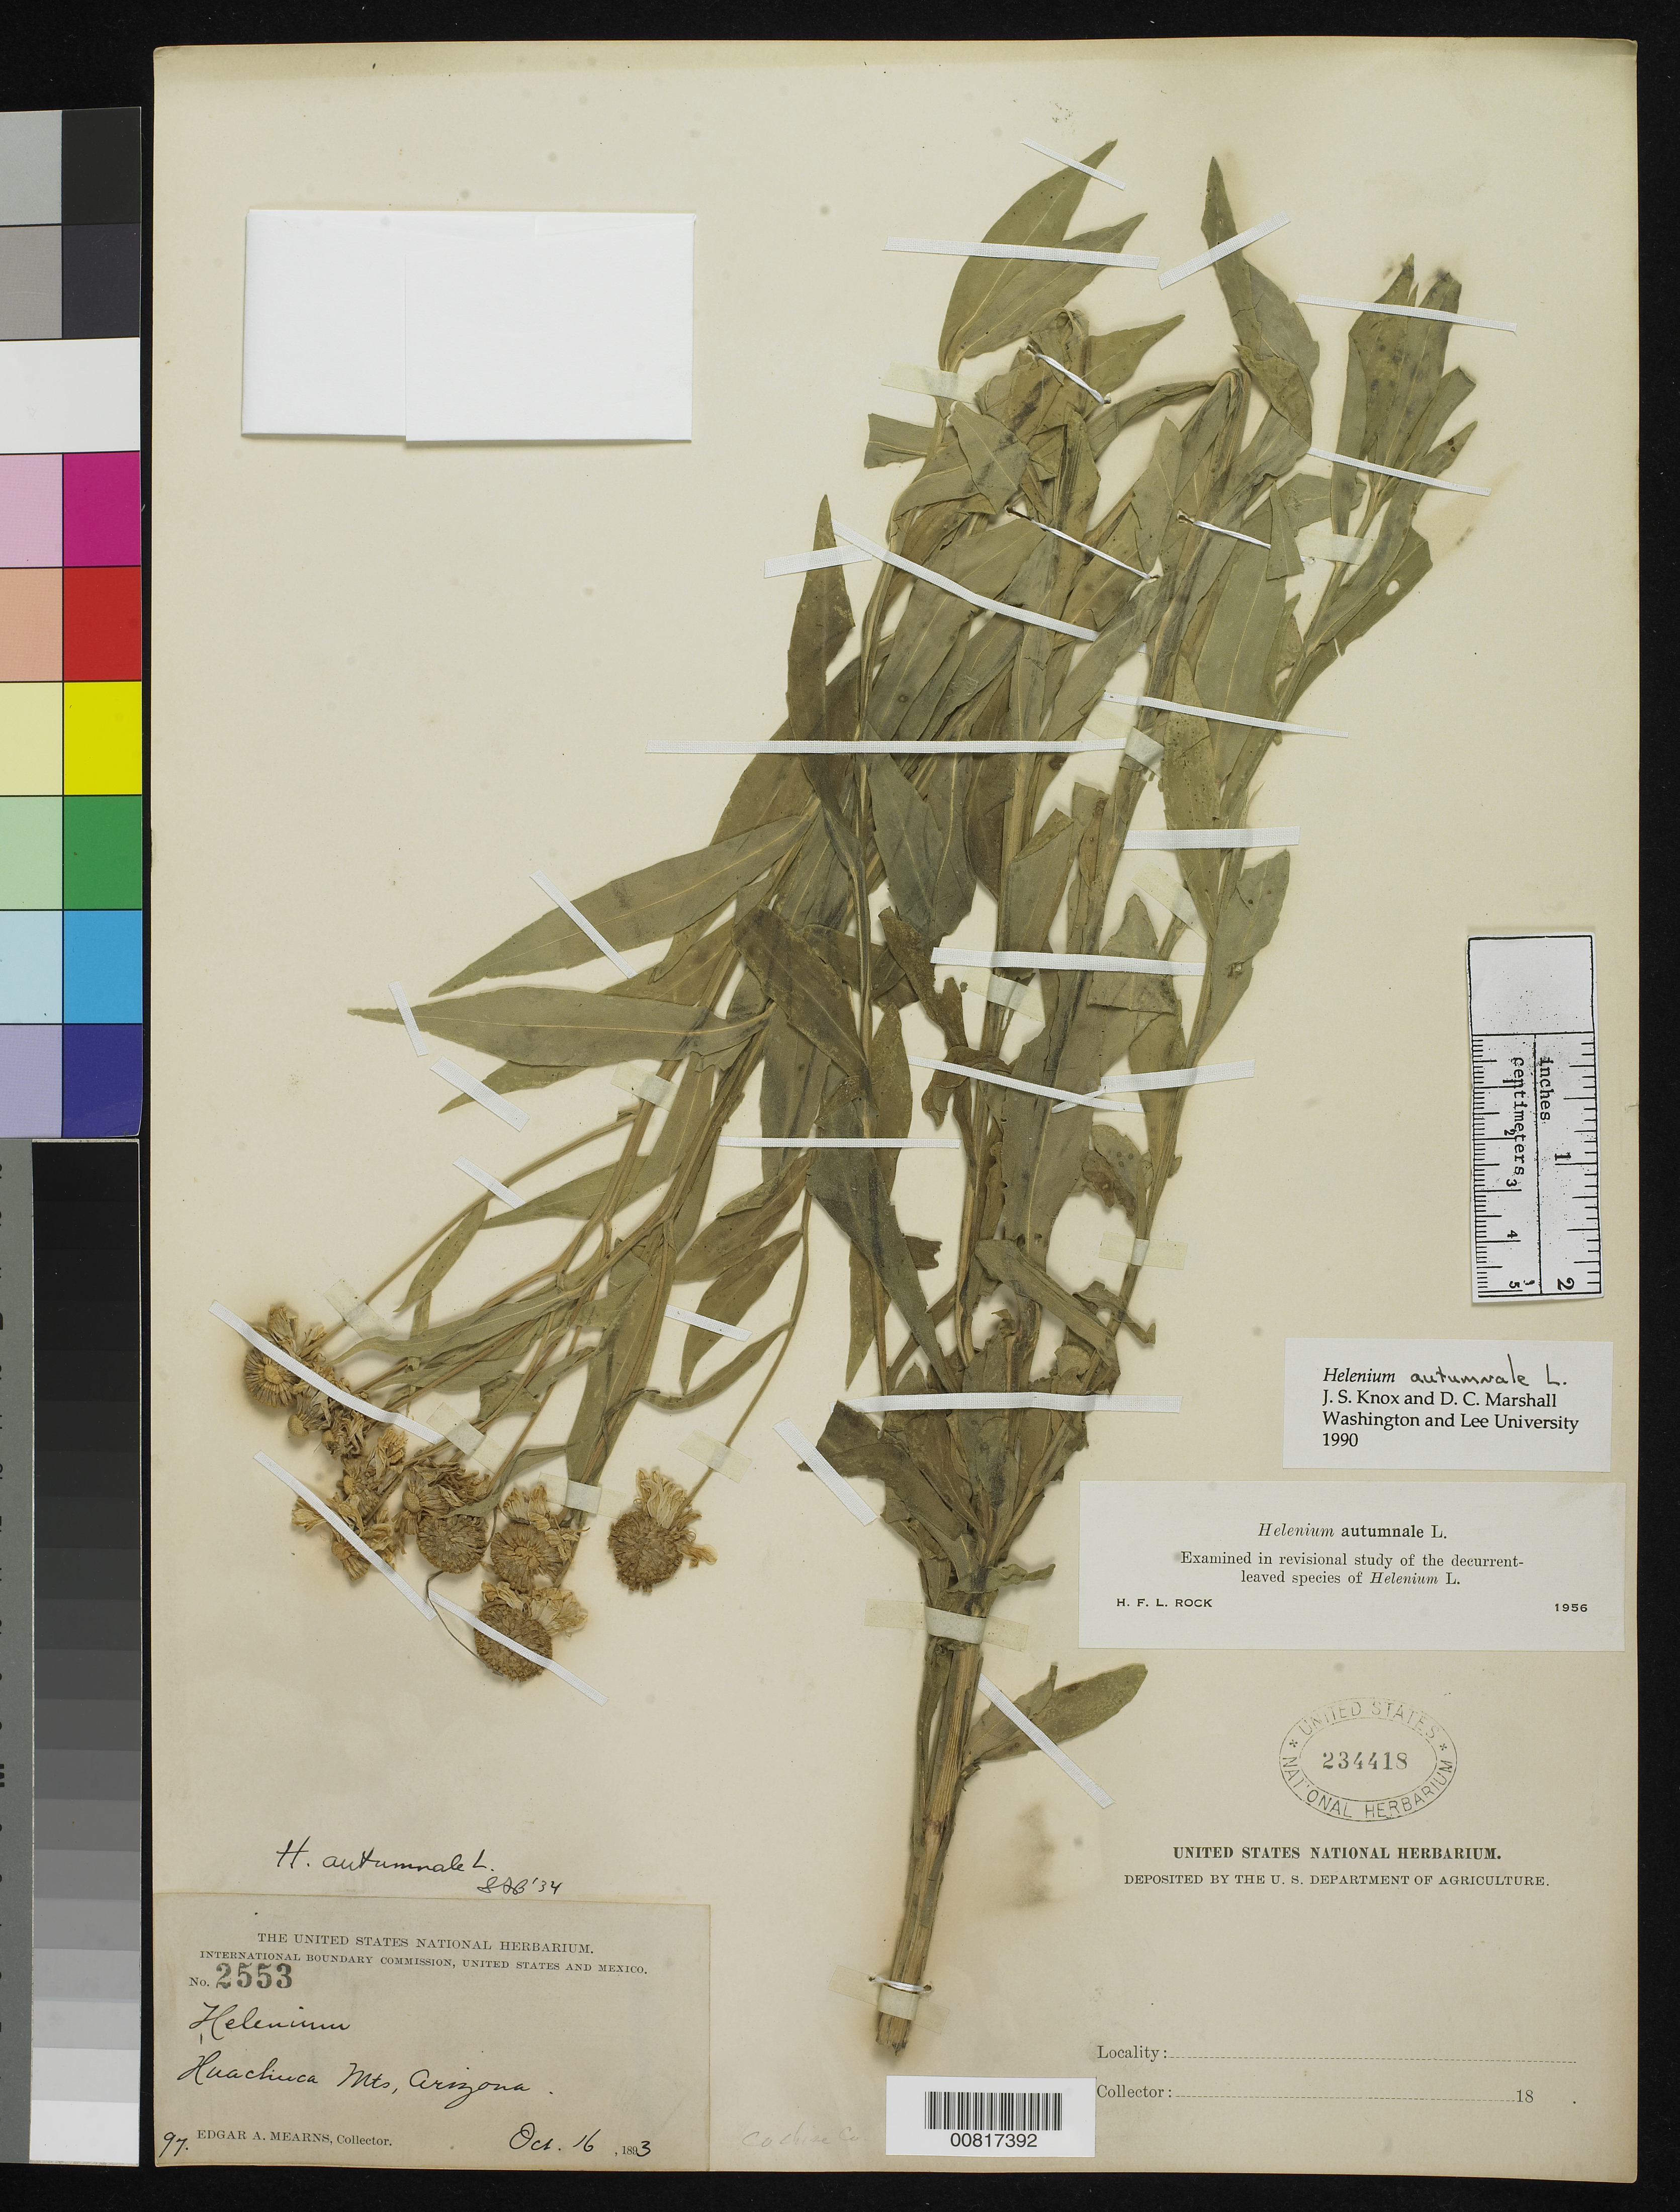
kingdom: Plantae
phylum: Tracheophyta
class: Magnoliopsida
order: Asterales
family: Asteraceae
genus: Helenium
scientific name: Helenium autumnale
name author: L.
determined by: Knox, J. S.; Marshall, D. C.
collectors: E. A. Mearns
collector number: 2553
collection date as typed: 16 Oct 1893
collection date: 1893-10-16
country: United States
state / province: Arizona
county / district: Cochise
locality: Huachuca Mts.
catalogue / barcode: US 234418